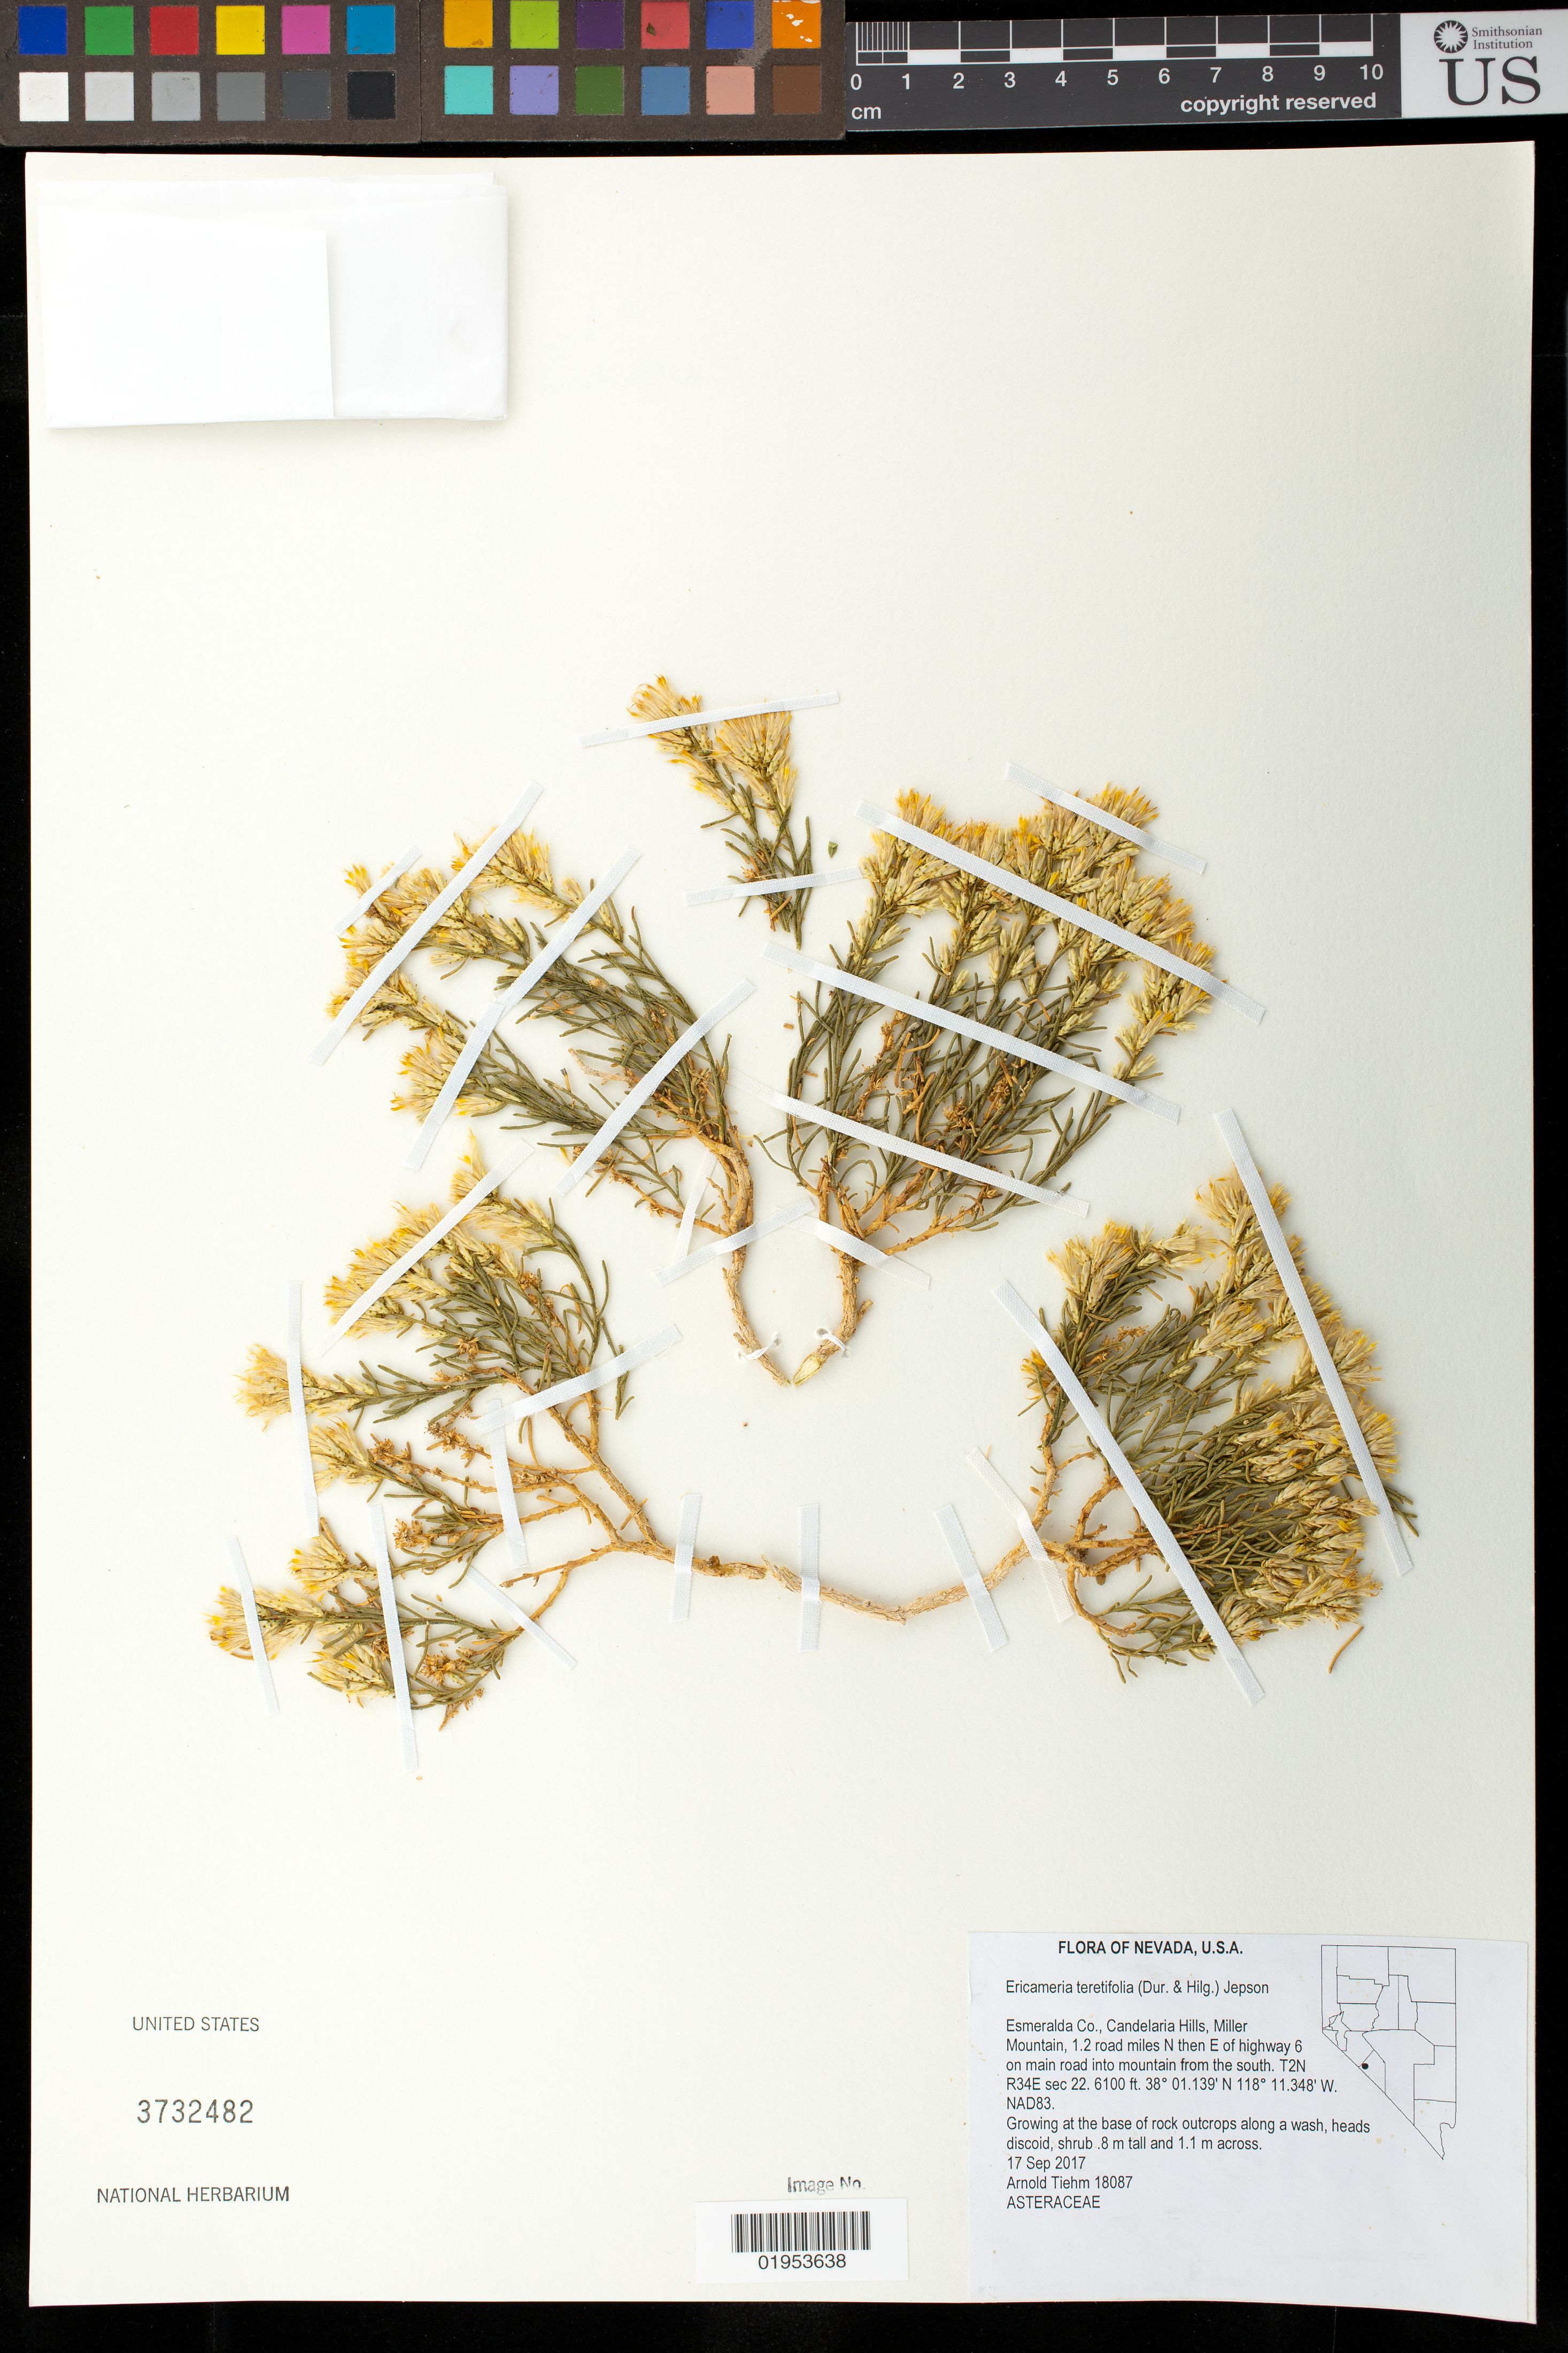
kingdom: Plantae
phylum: Tracheophyta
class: Magnoliopsida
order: Asterales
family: Asteraceae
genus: Ericameria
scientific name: Ericameria teretifolia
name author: (Durand & Hilg.) Jeps.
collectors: A. Tiehm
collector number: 18087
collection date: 2017-09-17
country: United States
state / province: Nevada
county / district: Esmeralda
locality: Candelaria Hills, Miller Mountain, 1.2 road miles N the E of Hwy 6 on main road into mountain from the south.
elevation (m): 1859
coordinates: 38 01.139 N, 118 11.348 W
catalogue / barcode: US 3732482